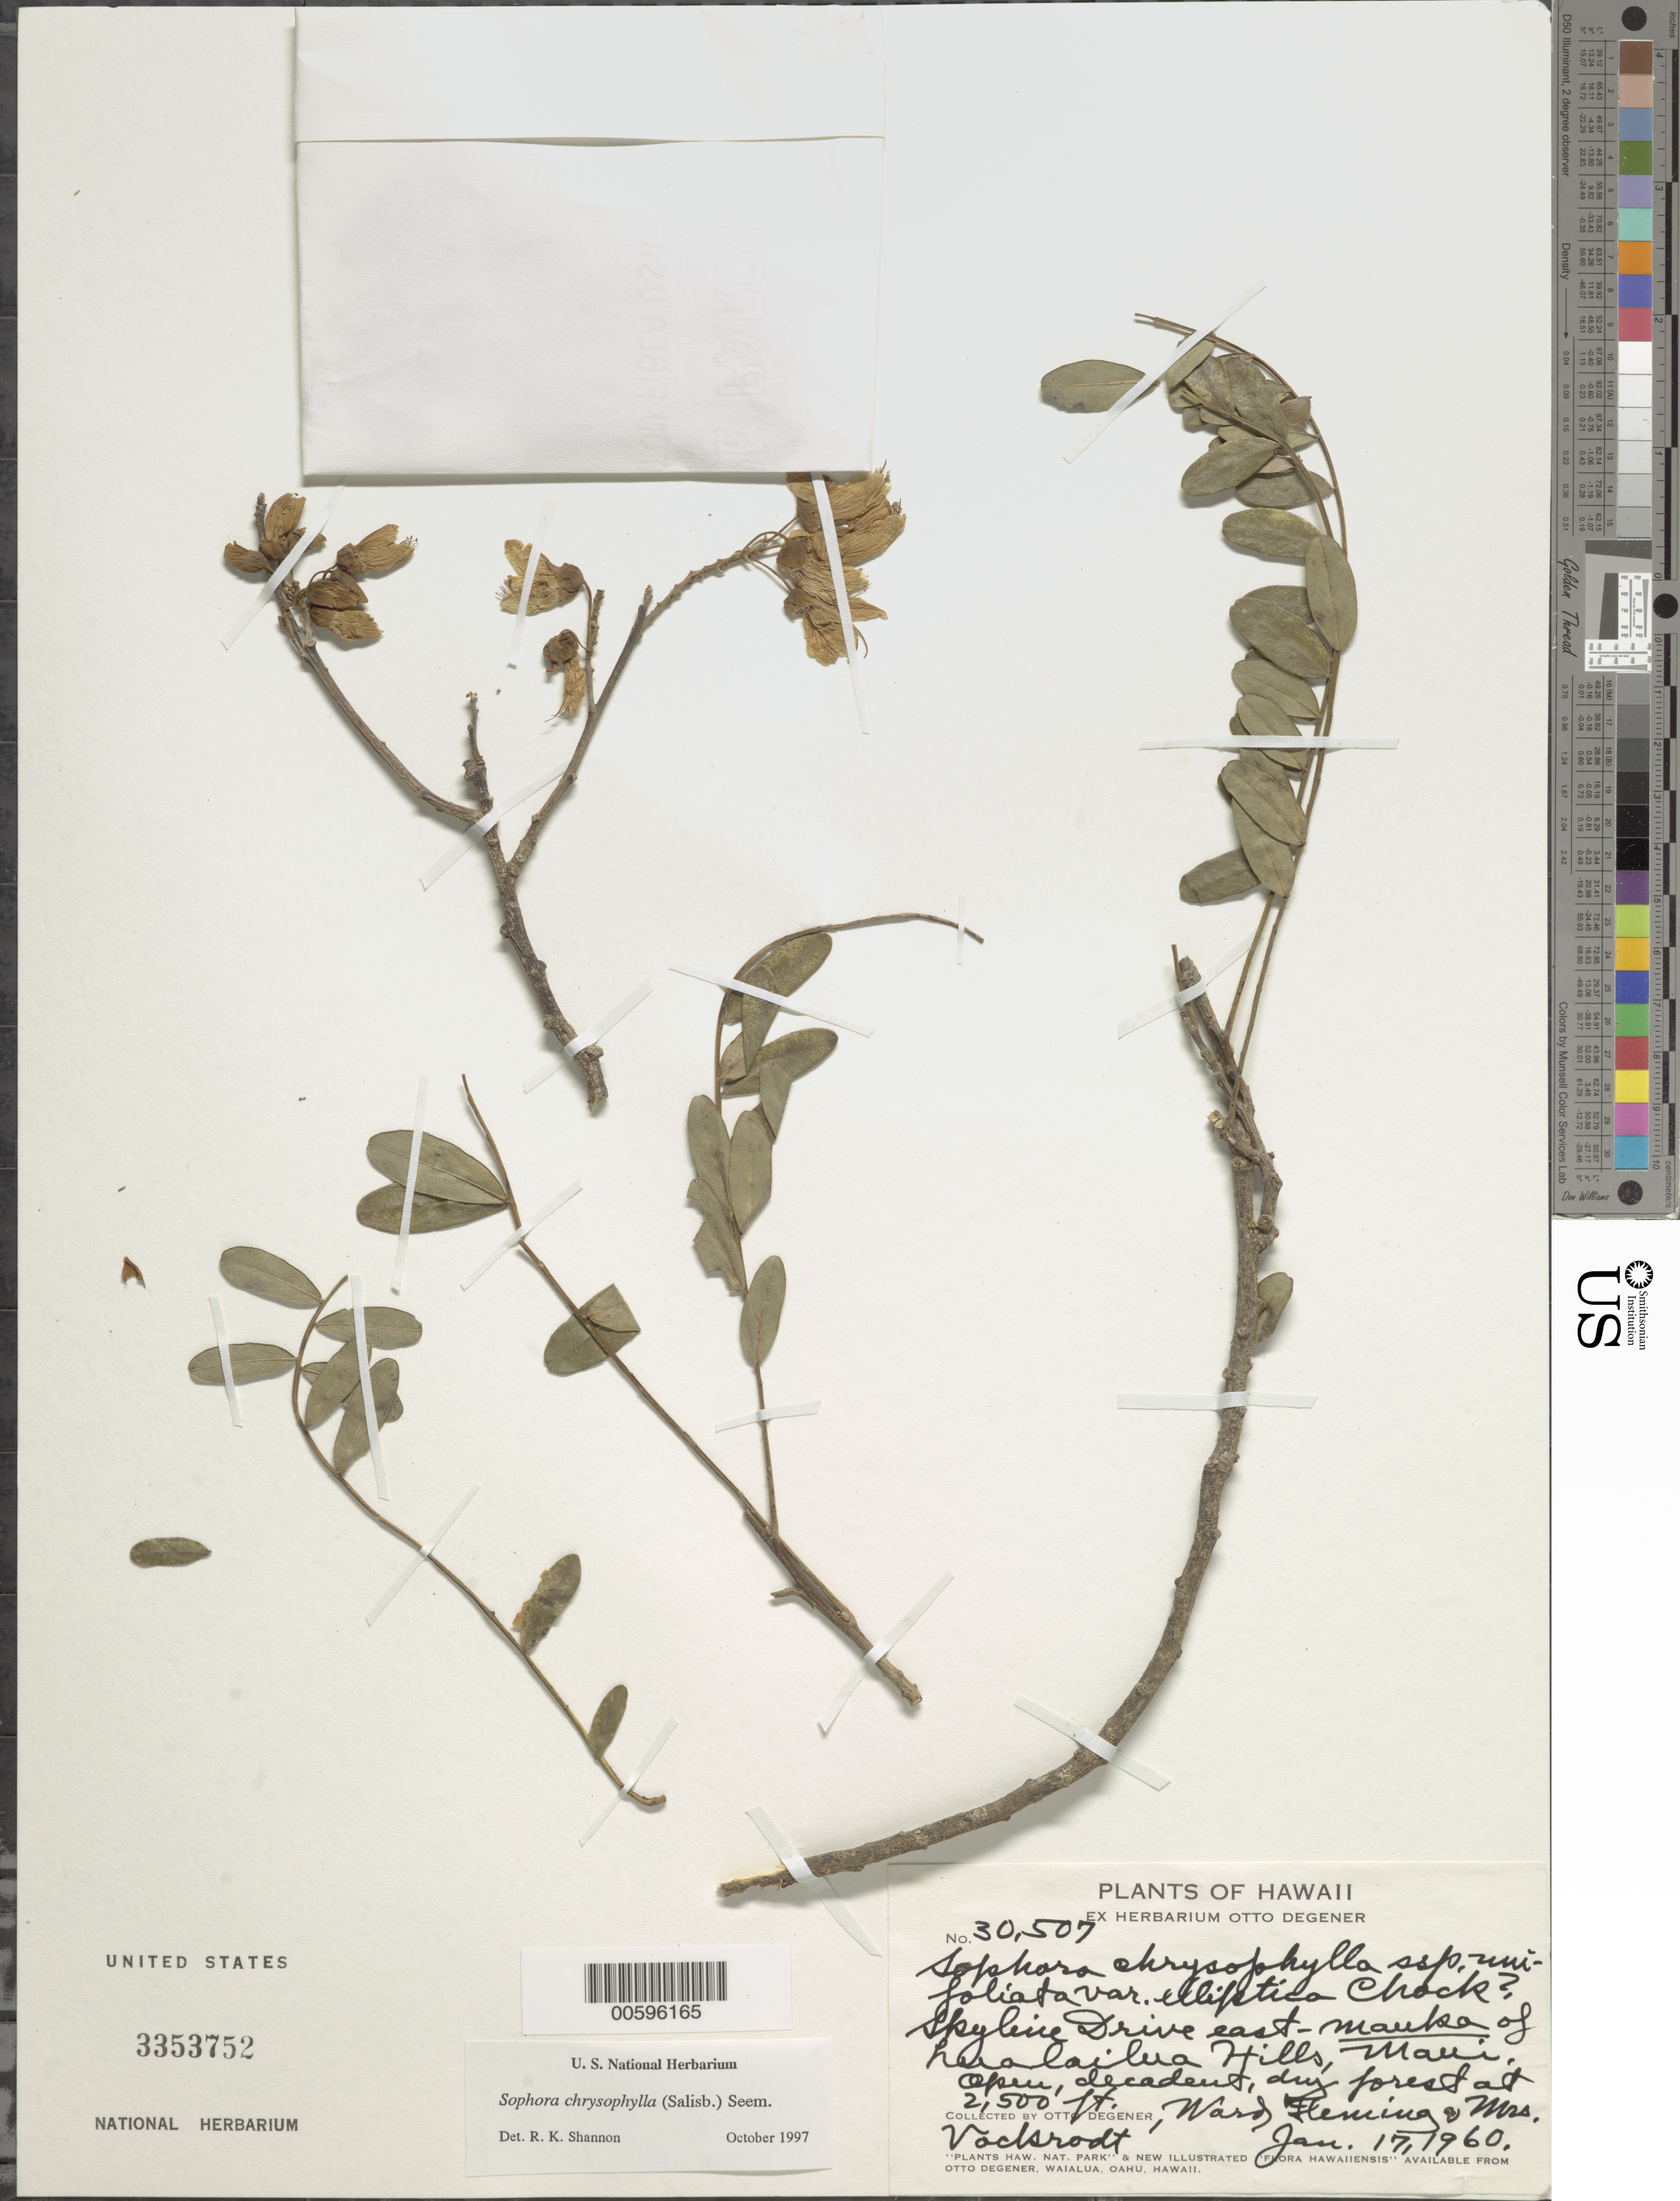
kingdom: Plantae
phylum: Tracheophyta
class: Magnoliopsida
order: Fabales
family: Fabaceae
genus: Sophora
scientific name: Sophora chrysophylla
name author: (Salisb.) Seem.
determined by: Shannon, R. K., (UNITED STATES)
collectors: O. Degener, W. Fleming & Voclsrodt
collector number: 30507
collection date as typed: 17 Jan 1960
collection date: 1960-01-17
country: United States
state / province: Hawaii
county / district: Maui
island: Maui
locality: Skyline Dr E-mauka of Lualailua Hills.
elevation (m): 762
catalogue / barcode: US 3353752